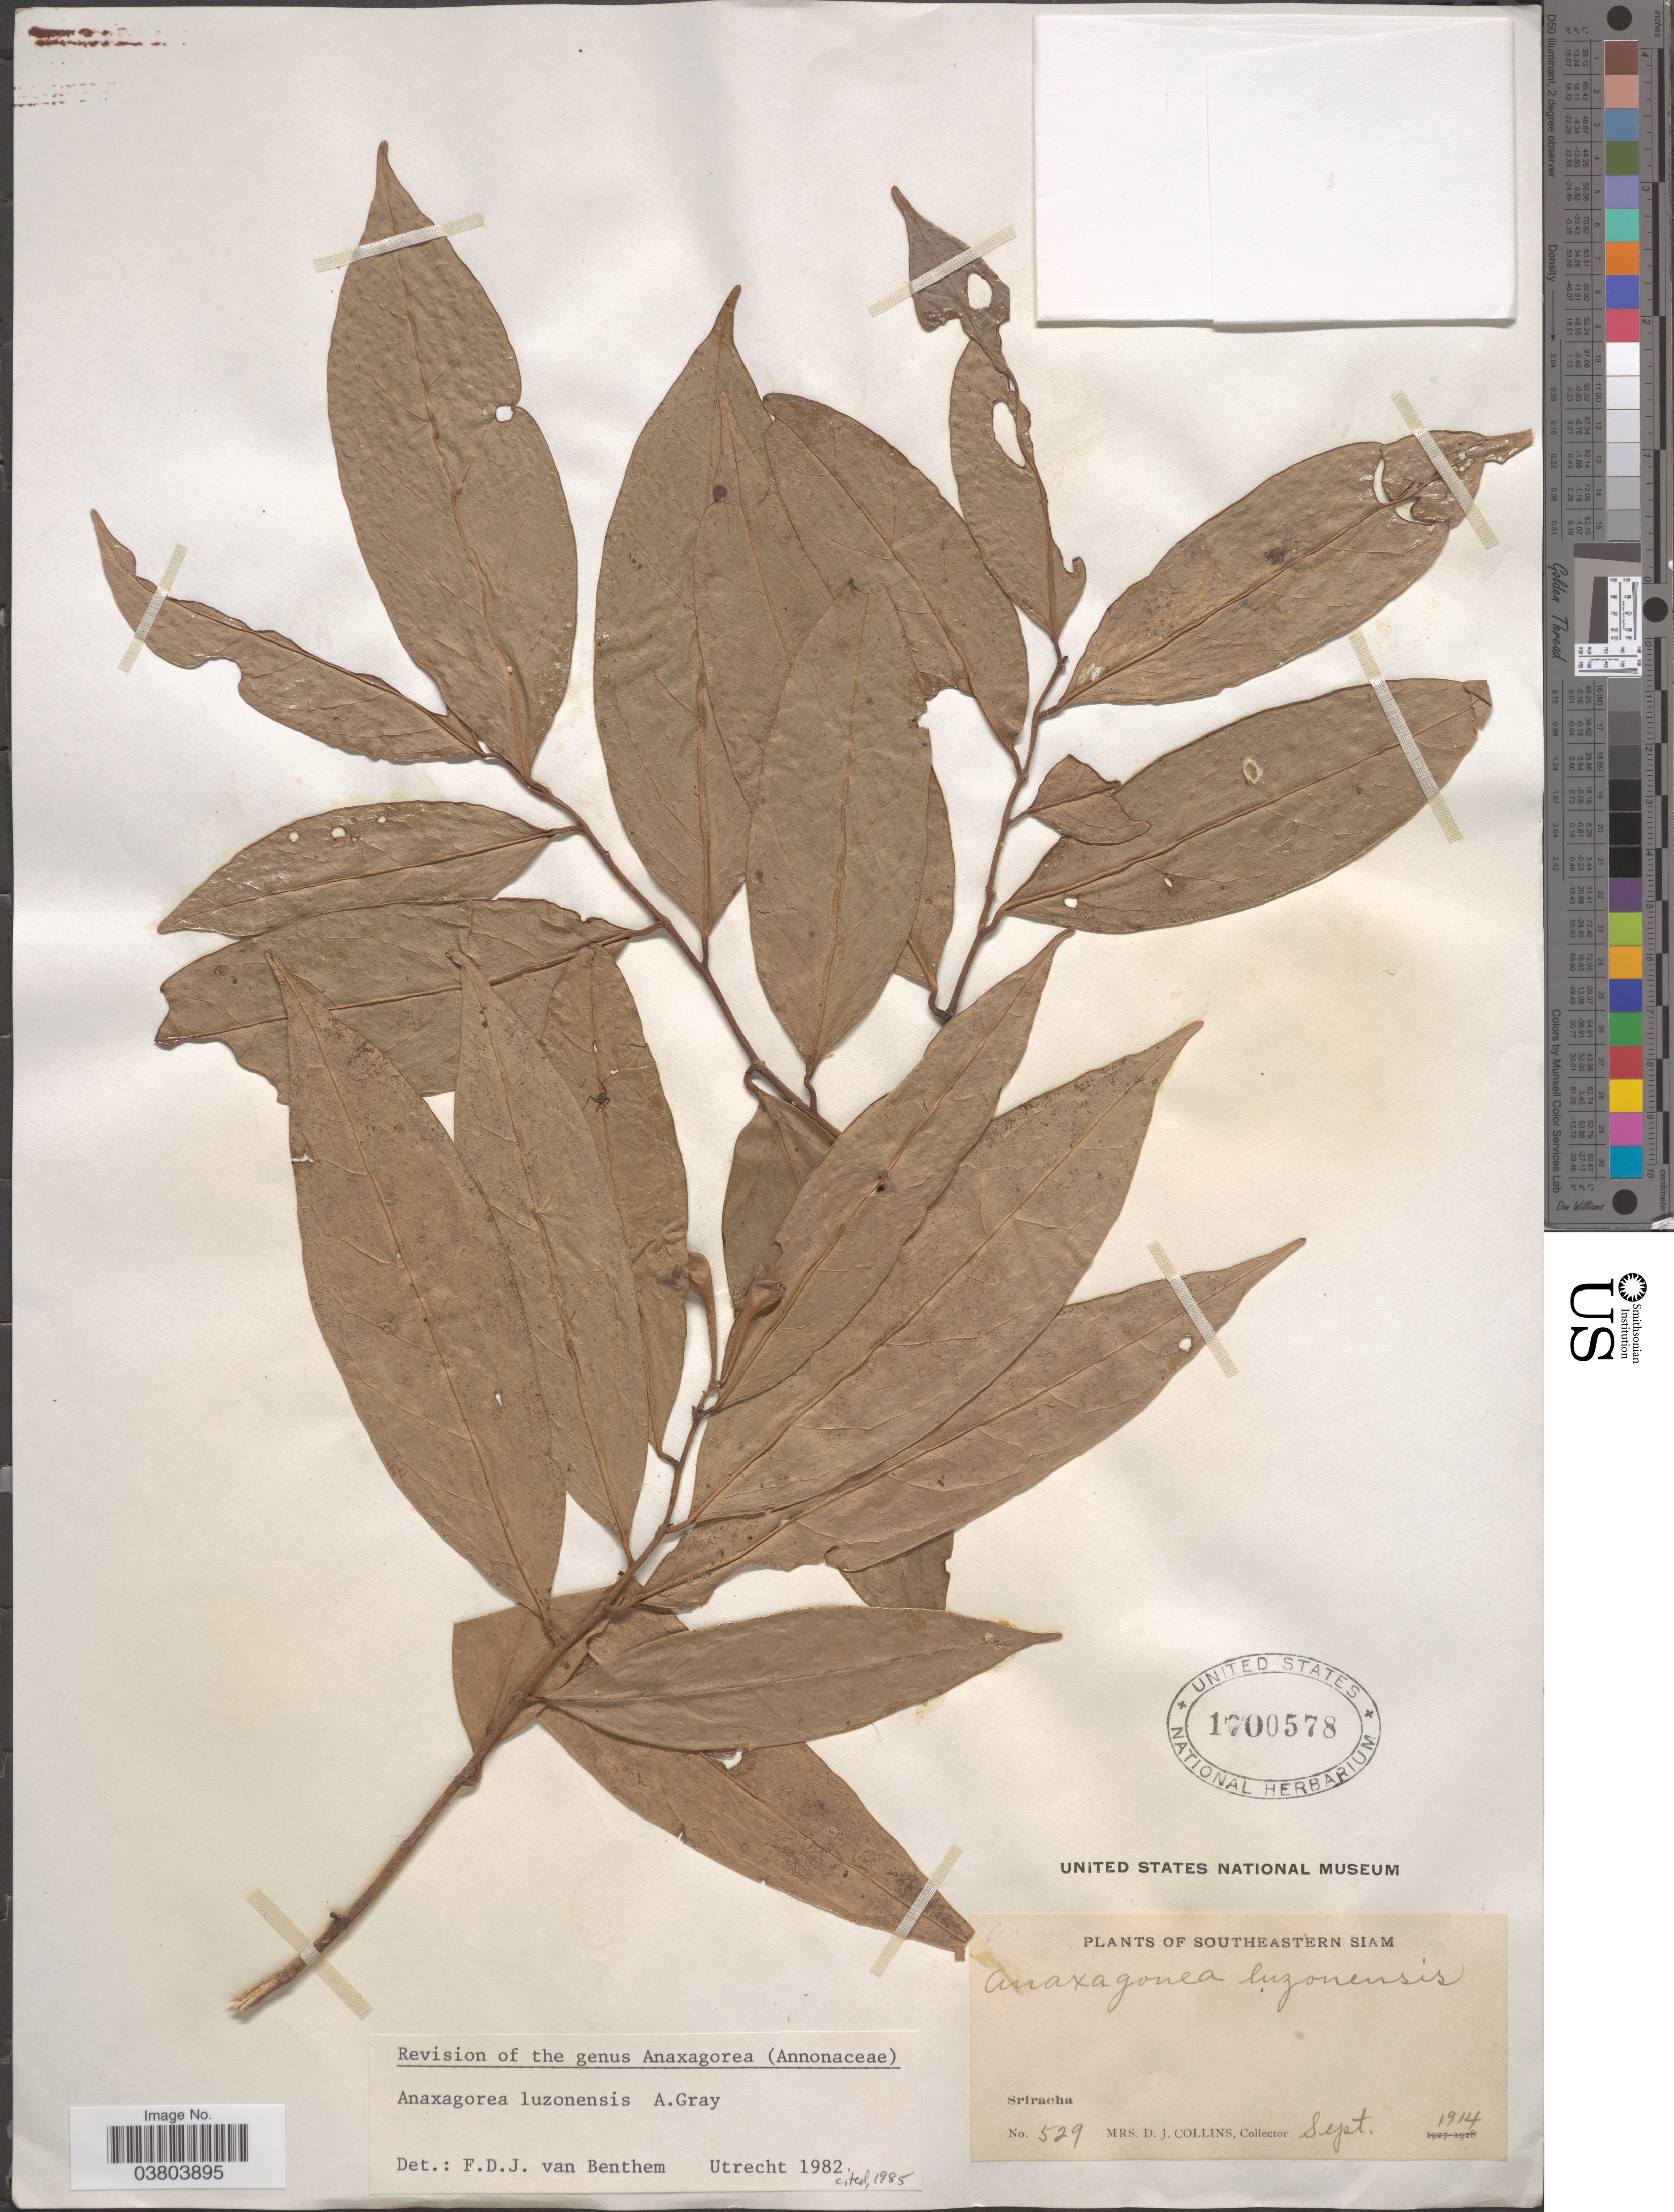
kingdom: Plantae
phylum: Tracheophyta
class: Magnoliopsida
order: Magnoliales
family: Annonaceae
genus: Anaxagorea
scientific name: Anaxagorea luzonensis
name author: A. Gray in Wilkes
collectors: Mrs. D. J. Collins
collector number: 529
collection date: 1914-09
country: Thailand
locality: Southeastern Siam. Sriracha.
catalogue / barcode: US 1700578